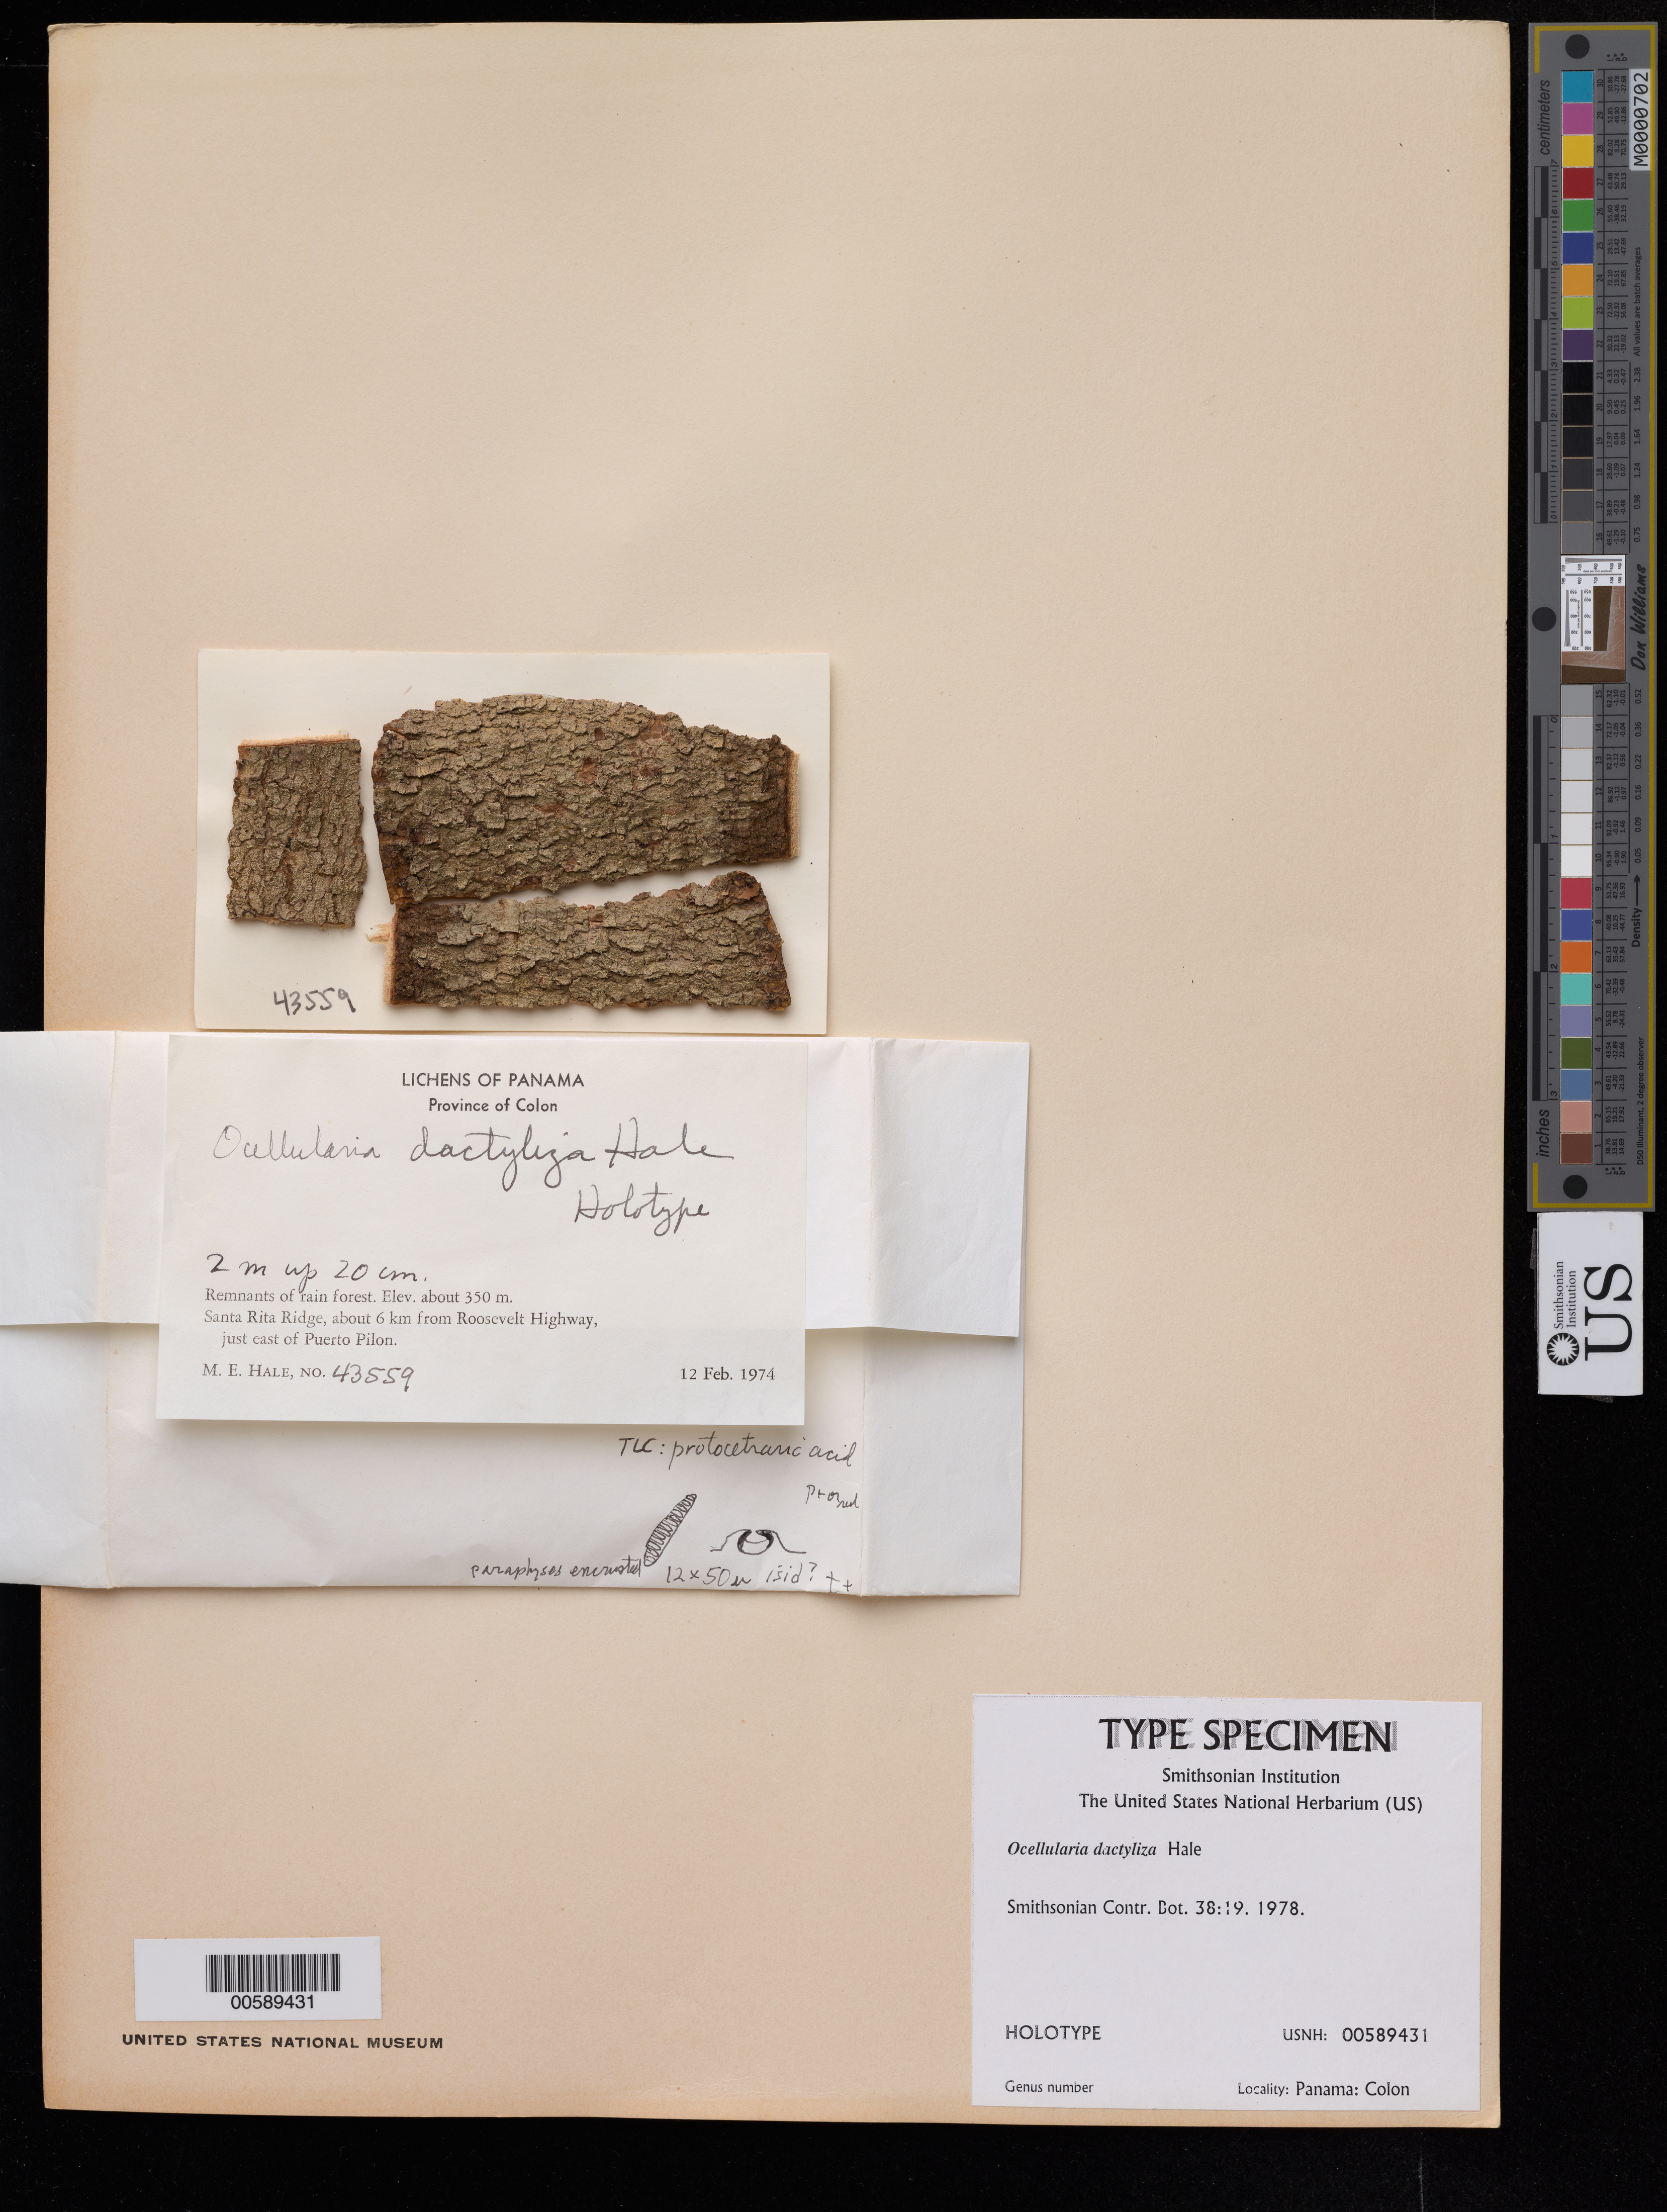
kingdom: Fungi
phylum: Ascomycota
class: Lecanoromycetes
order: Ostropales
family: Graphidaceae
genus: Ocellularia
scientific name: Ocellularia dactyliza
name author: Hale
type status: Holotype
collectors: M. Hale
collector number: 43559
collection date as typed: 12 Feb 1974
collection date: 1974-02-12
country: Panama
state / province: Colón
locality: Santa Rita Ridge, ca. 6 km from Roosevelt Highway, just E of Puerto Pilon.